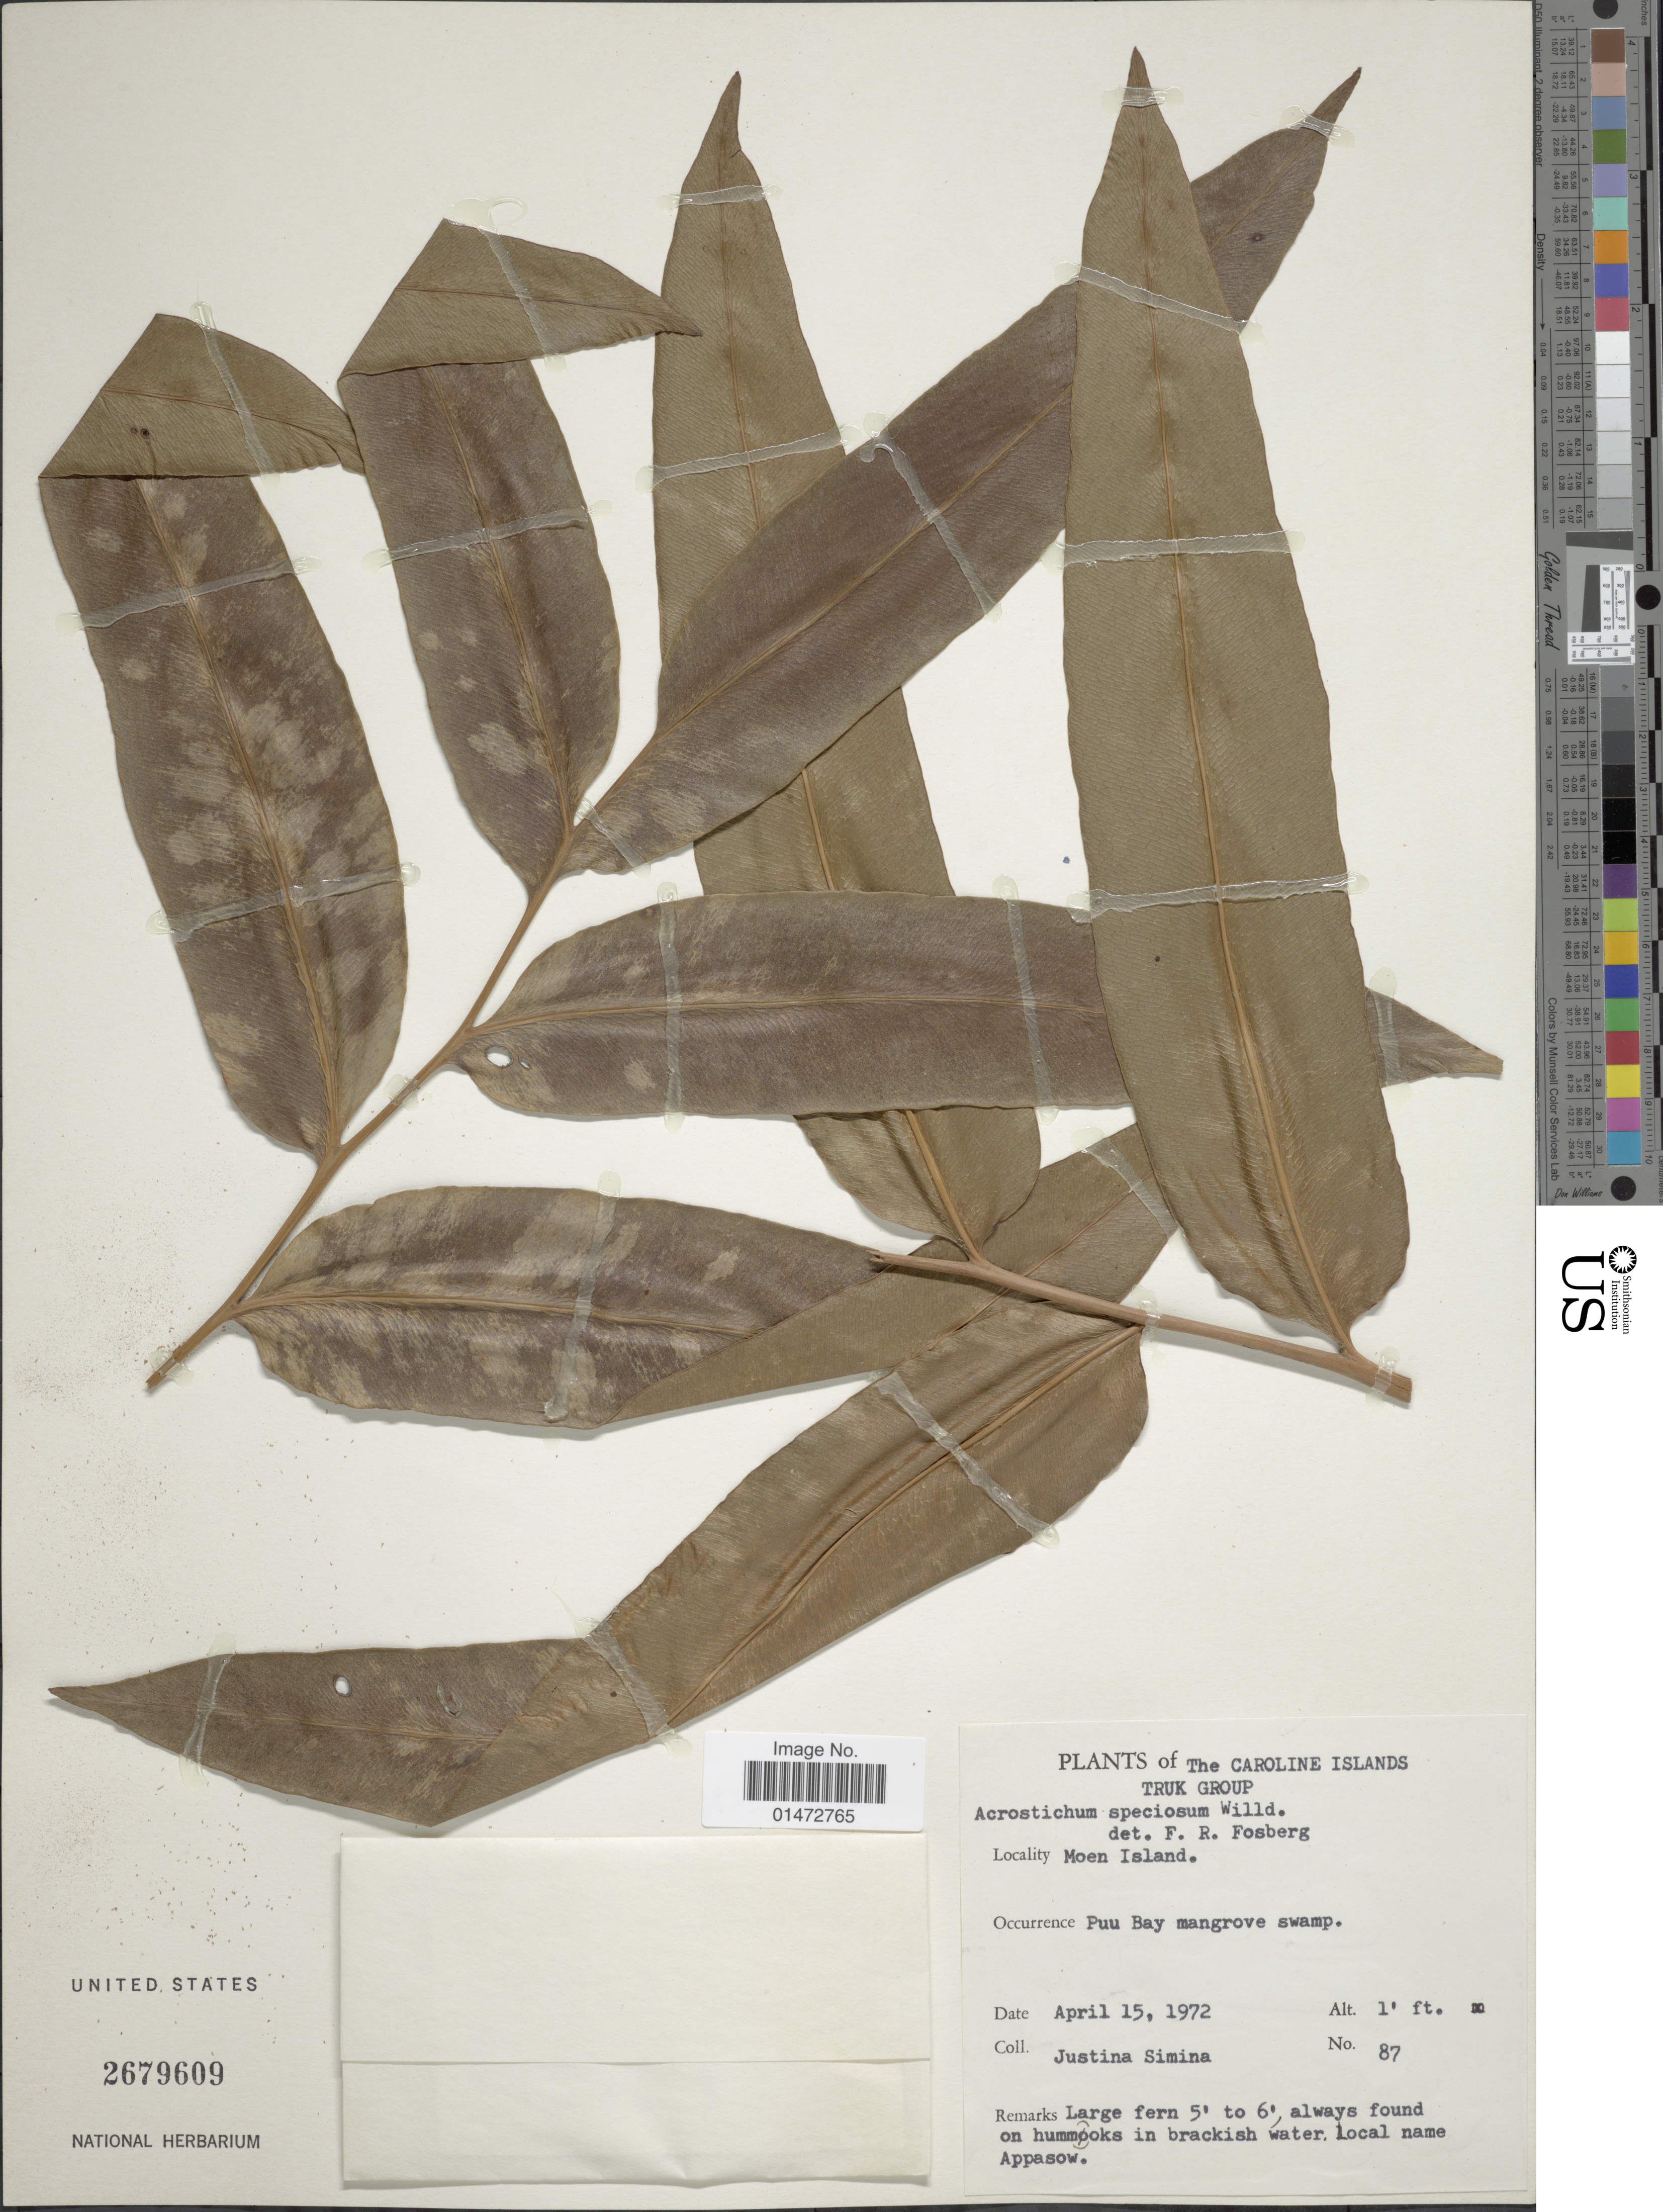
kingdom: Plantae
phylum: Tracheophyta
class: Polypodiopsida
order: Polypodiales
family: Pteridaceae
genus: Acrostichum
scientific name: Acrostichum aureum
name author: L.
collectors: J. Simina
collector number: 87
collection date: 1972-04-15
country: Micronesia, Federated States of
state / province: Truk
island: Moen [Wono]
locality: The Caroline Islands. Truk Group. Moen Island. Puu Bay mangrove swamp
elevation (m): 0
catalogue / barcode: US 2679609